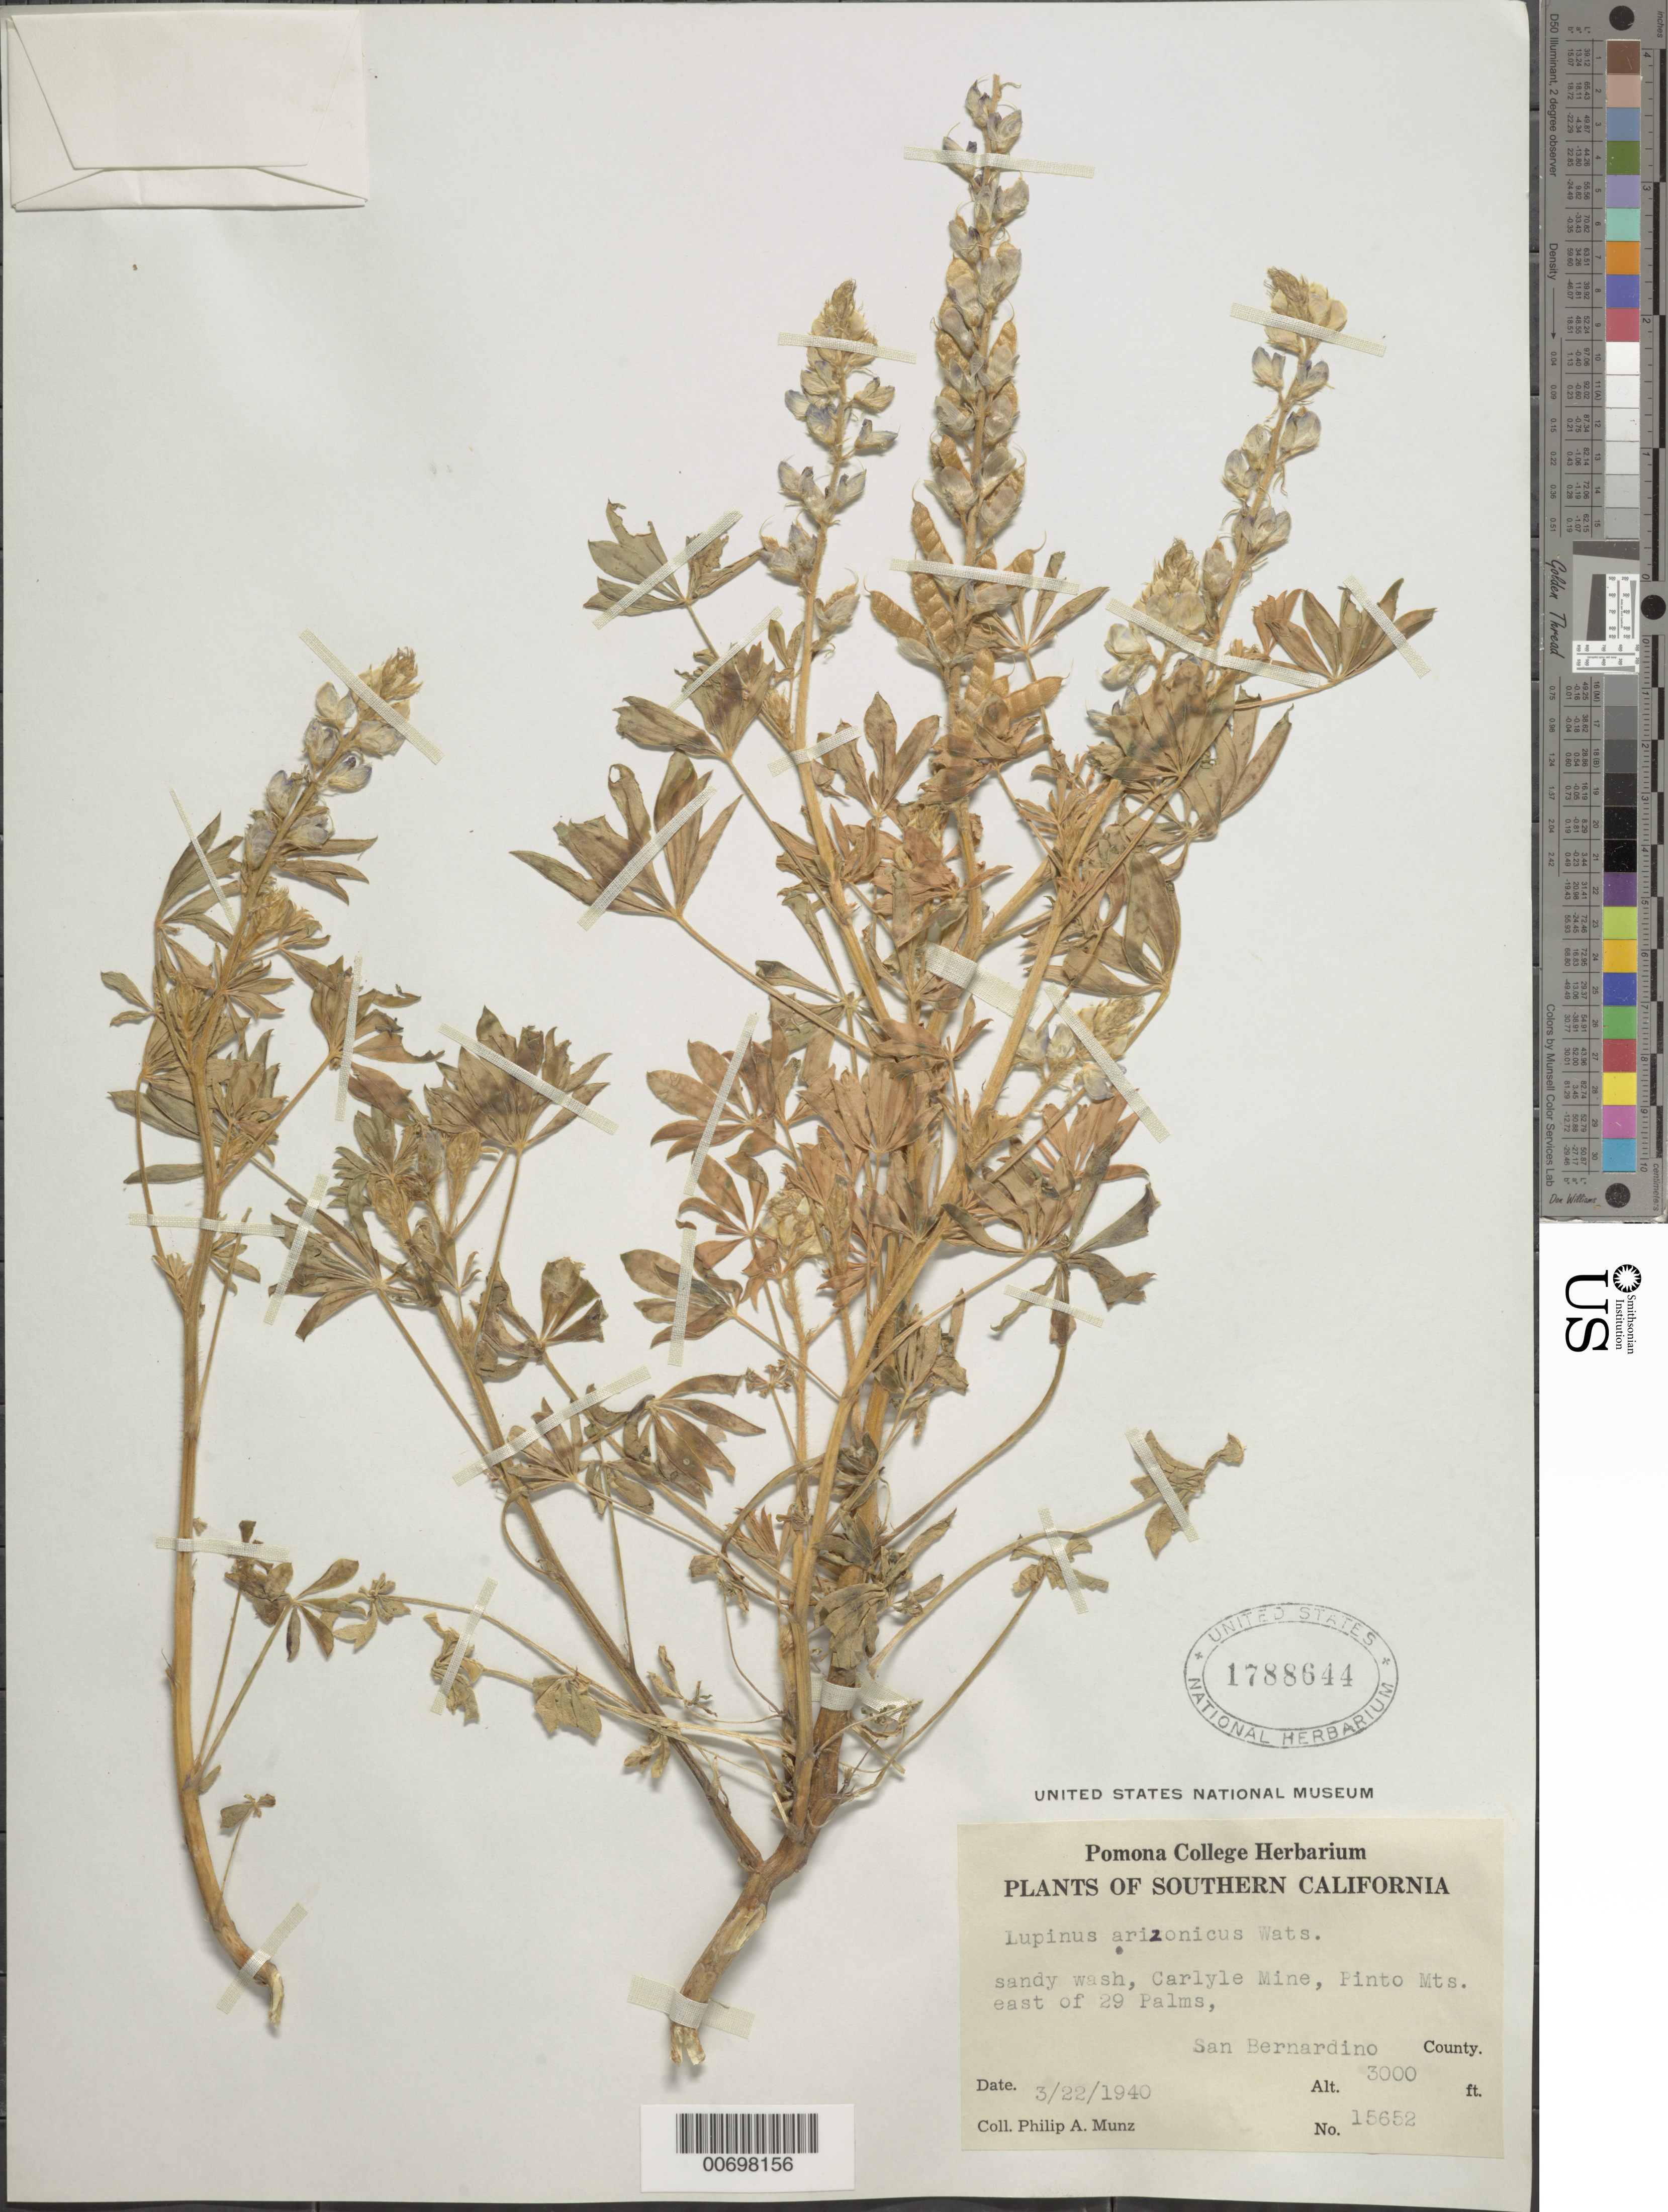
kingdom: Plantae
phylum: Tracheophyta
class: Magnoliopsida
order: Fabales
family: Fabaceae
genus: Lupinus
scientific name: Lupinus arizonicus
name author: (S. Watson) S. Watson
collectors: P. A. Munz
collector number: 15652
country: United States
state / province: California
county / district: San Bernardino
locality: Sandy wash, Carlyle Mine, Pinto Mts. east of 29 Palms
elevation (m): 914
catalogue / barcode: US 1788644